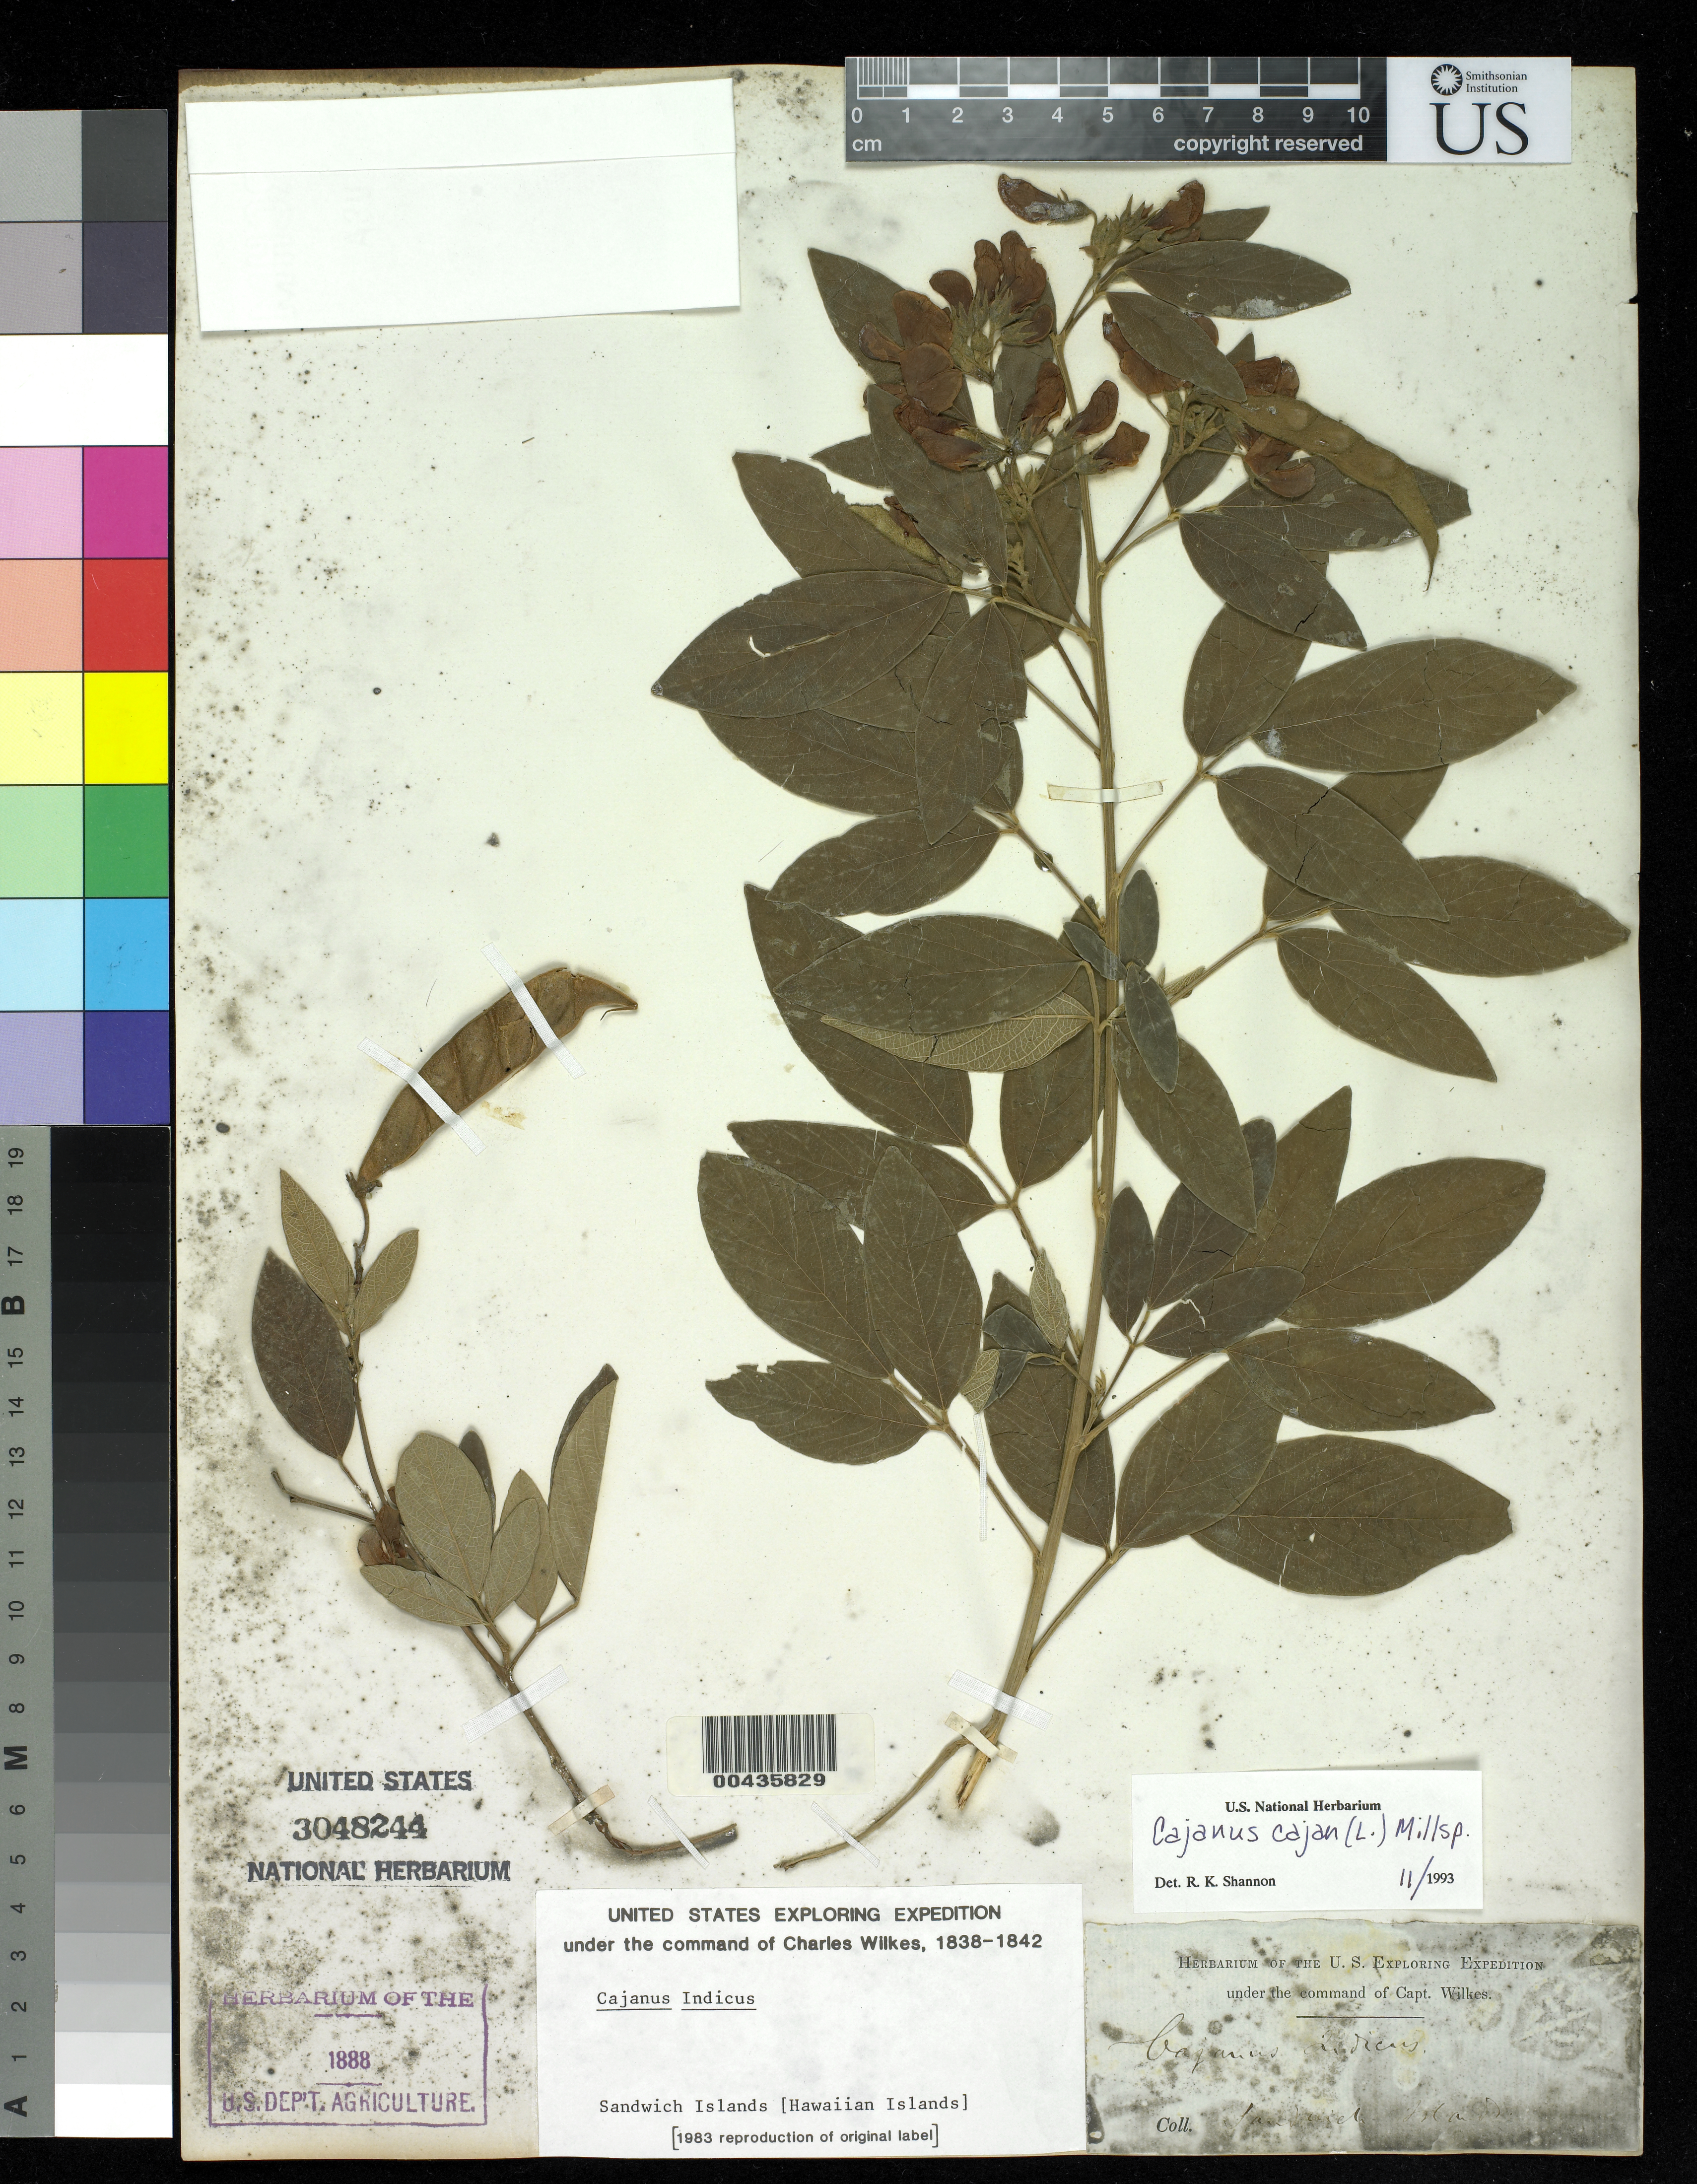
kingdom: Plantae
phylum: Tracheophyta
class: Magnoliopsida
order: Fabales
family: Fabaceae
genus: Cajanus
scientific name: Cajanus cajan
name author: (L.) Huth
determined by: Shannon, R. K., (UNITED STATES)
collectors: Wilkes Explor. Exped.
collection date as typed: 1838 to -- --- 1842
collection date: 1838/1842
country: United States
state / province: Hawaii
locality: Sandwich Islands (Hawaiian Islands)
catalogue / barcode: US 3048244